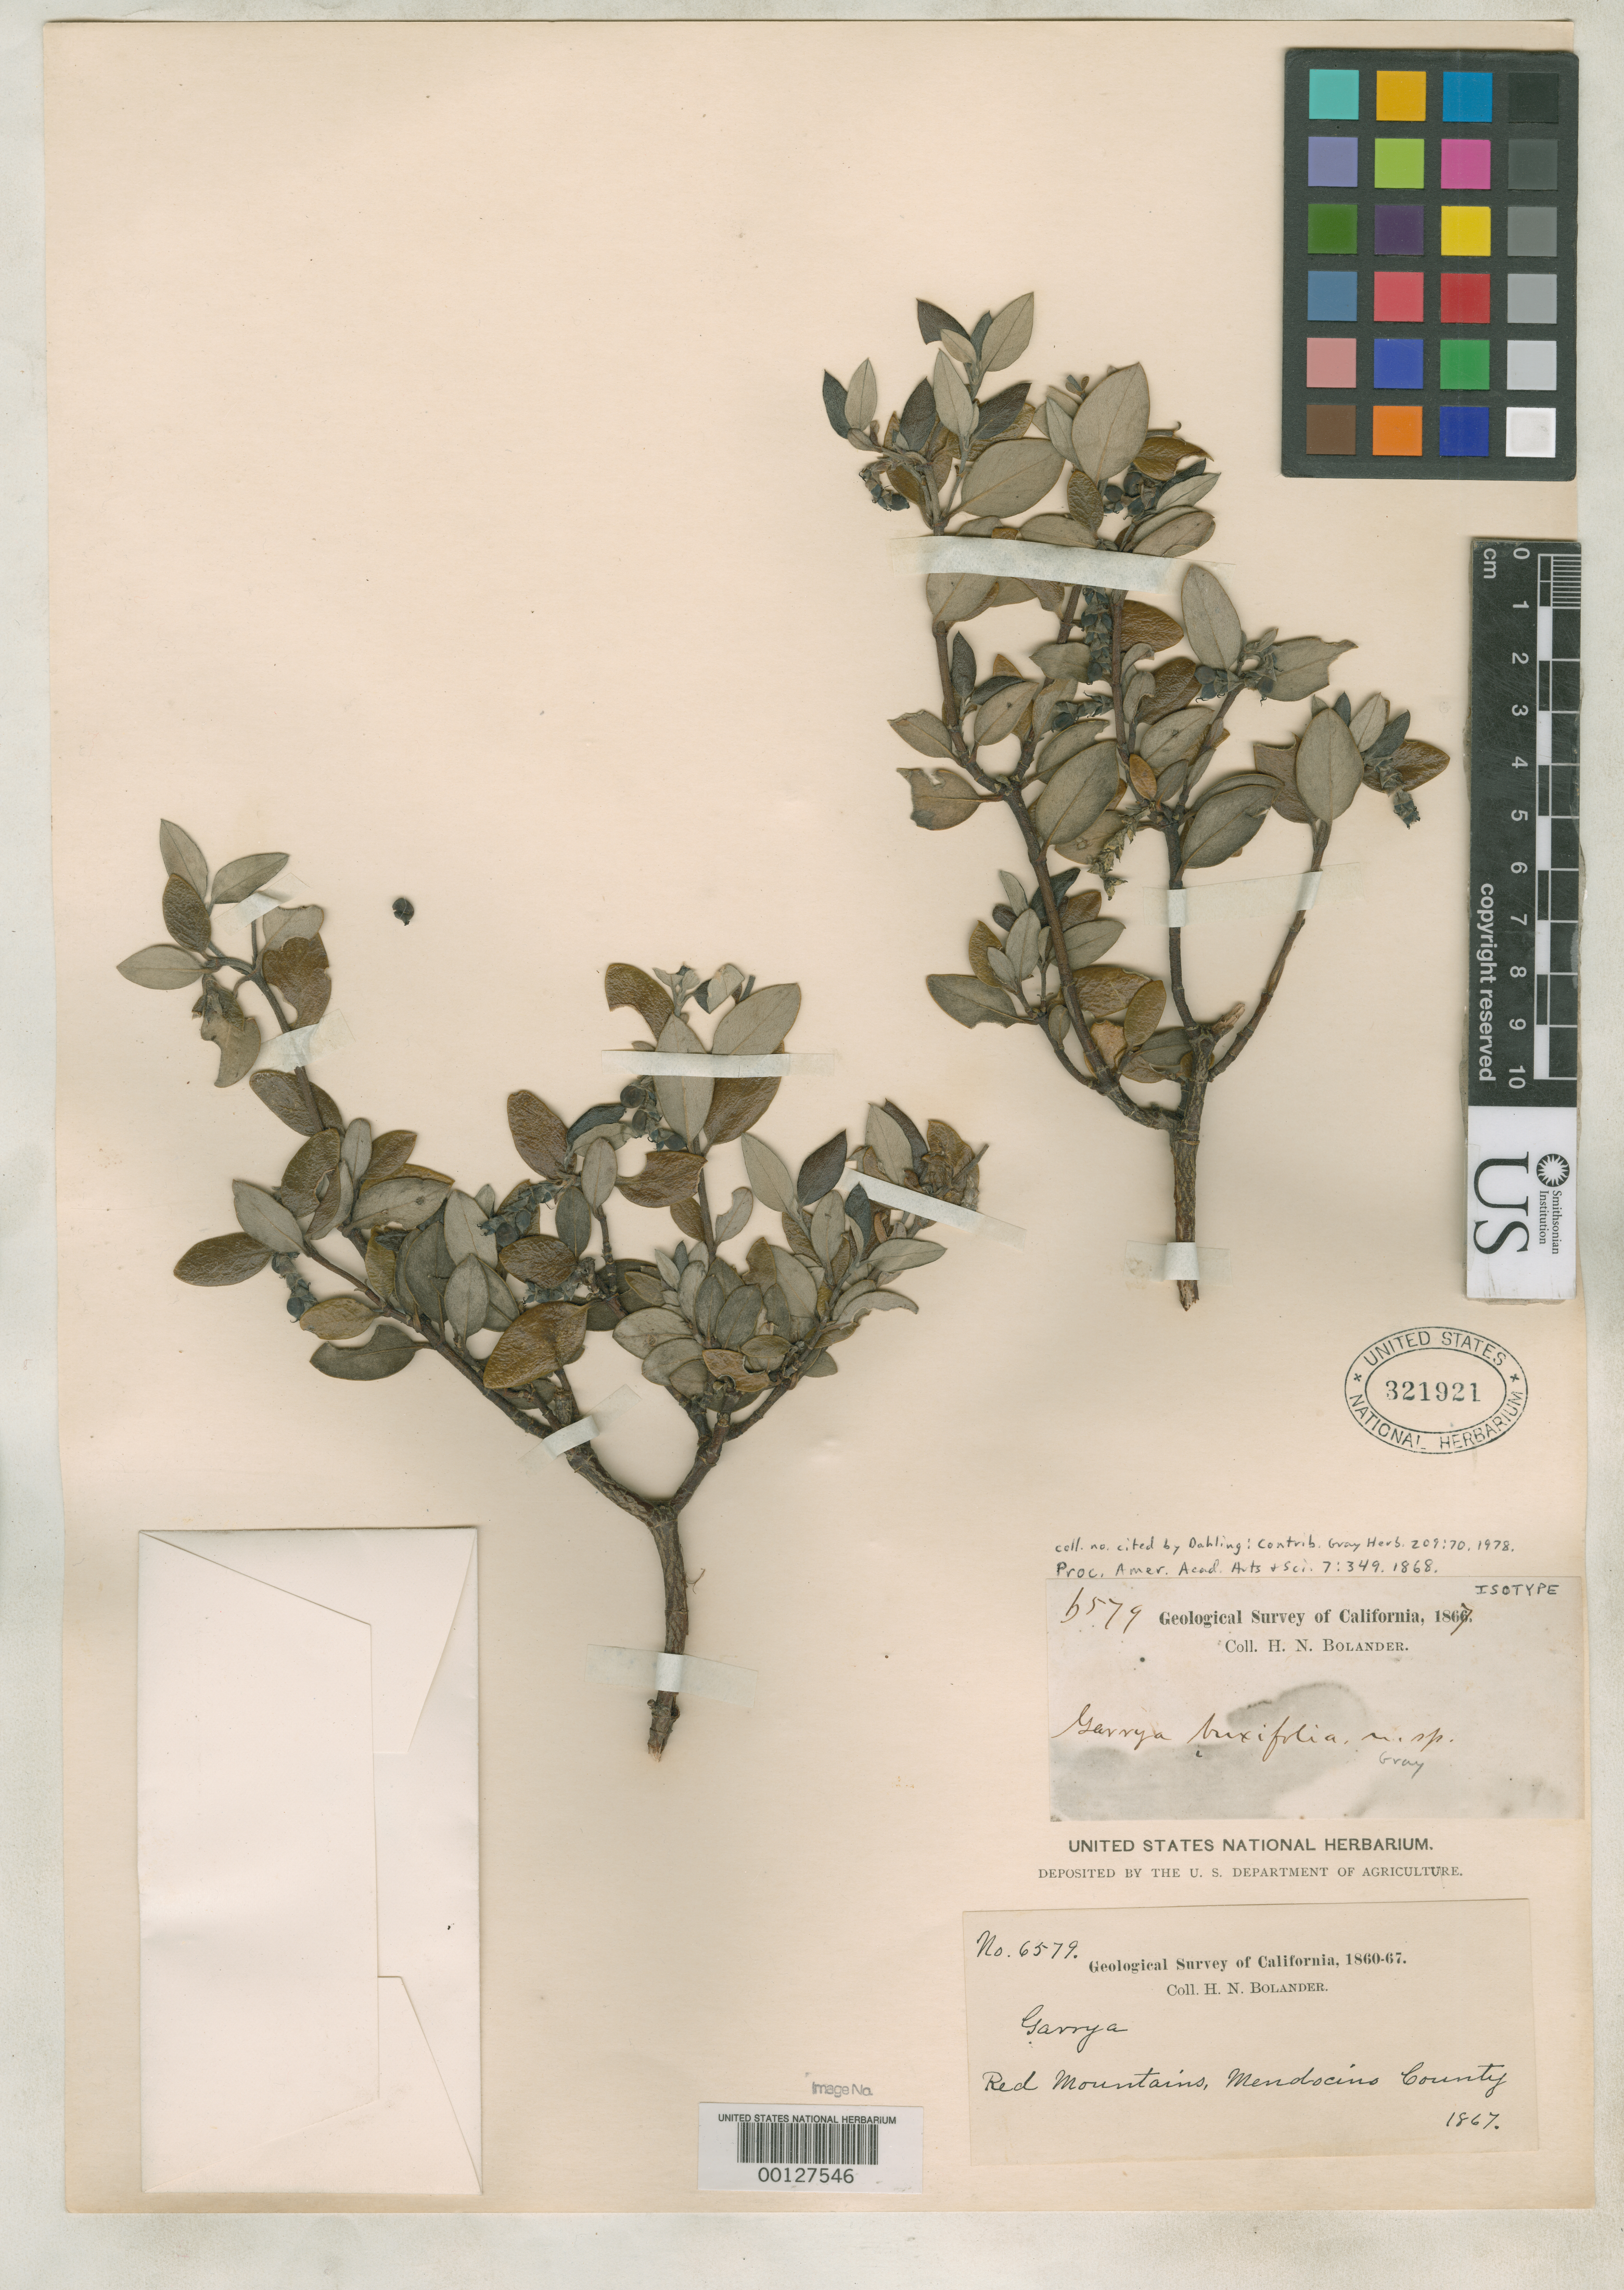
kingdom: Plantae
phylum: Tracheophyta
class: Magnoliopsida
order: Garryales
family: Garryaceae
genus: Garrya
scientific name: Garrya buxifolia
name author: A. Gray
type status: Isotype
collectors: H. Bolander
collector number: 6579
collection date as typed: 1867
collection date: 1867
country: United States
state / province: California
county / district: Mendocino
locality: Red Mts.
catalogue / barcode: US 321921